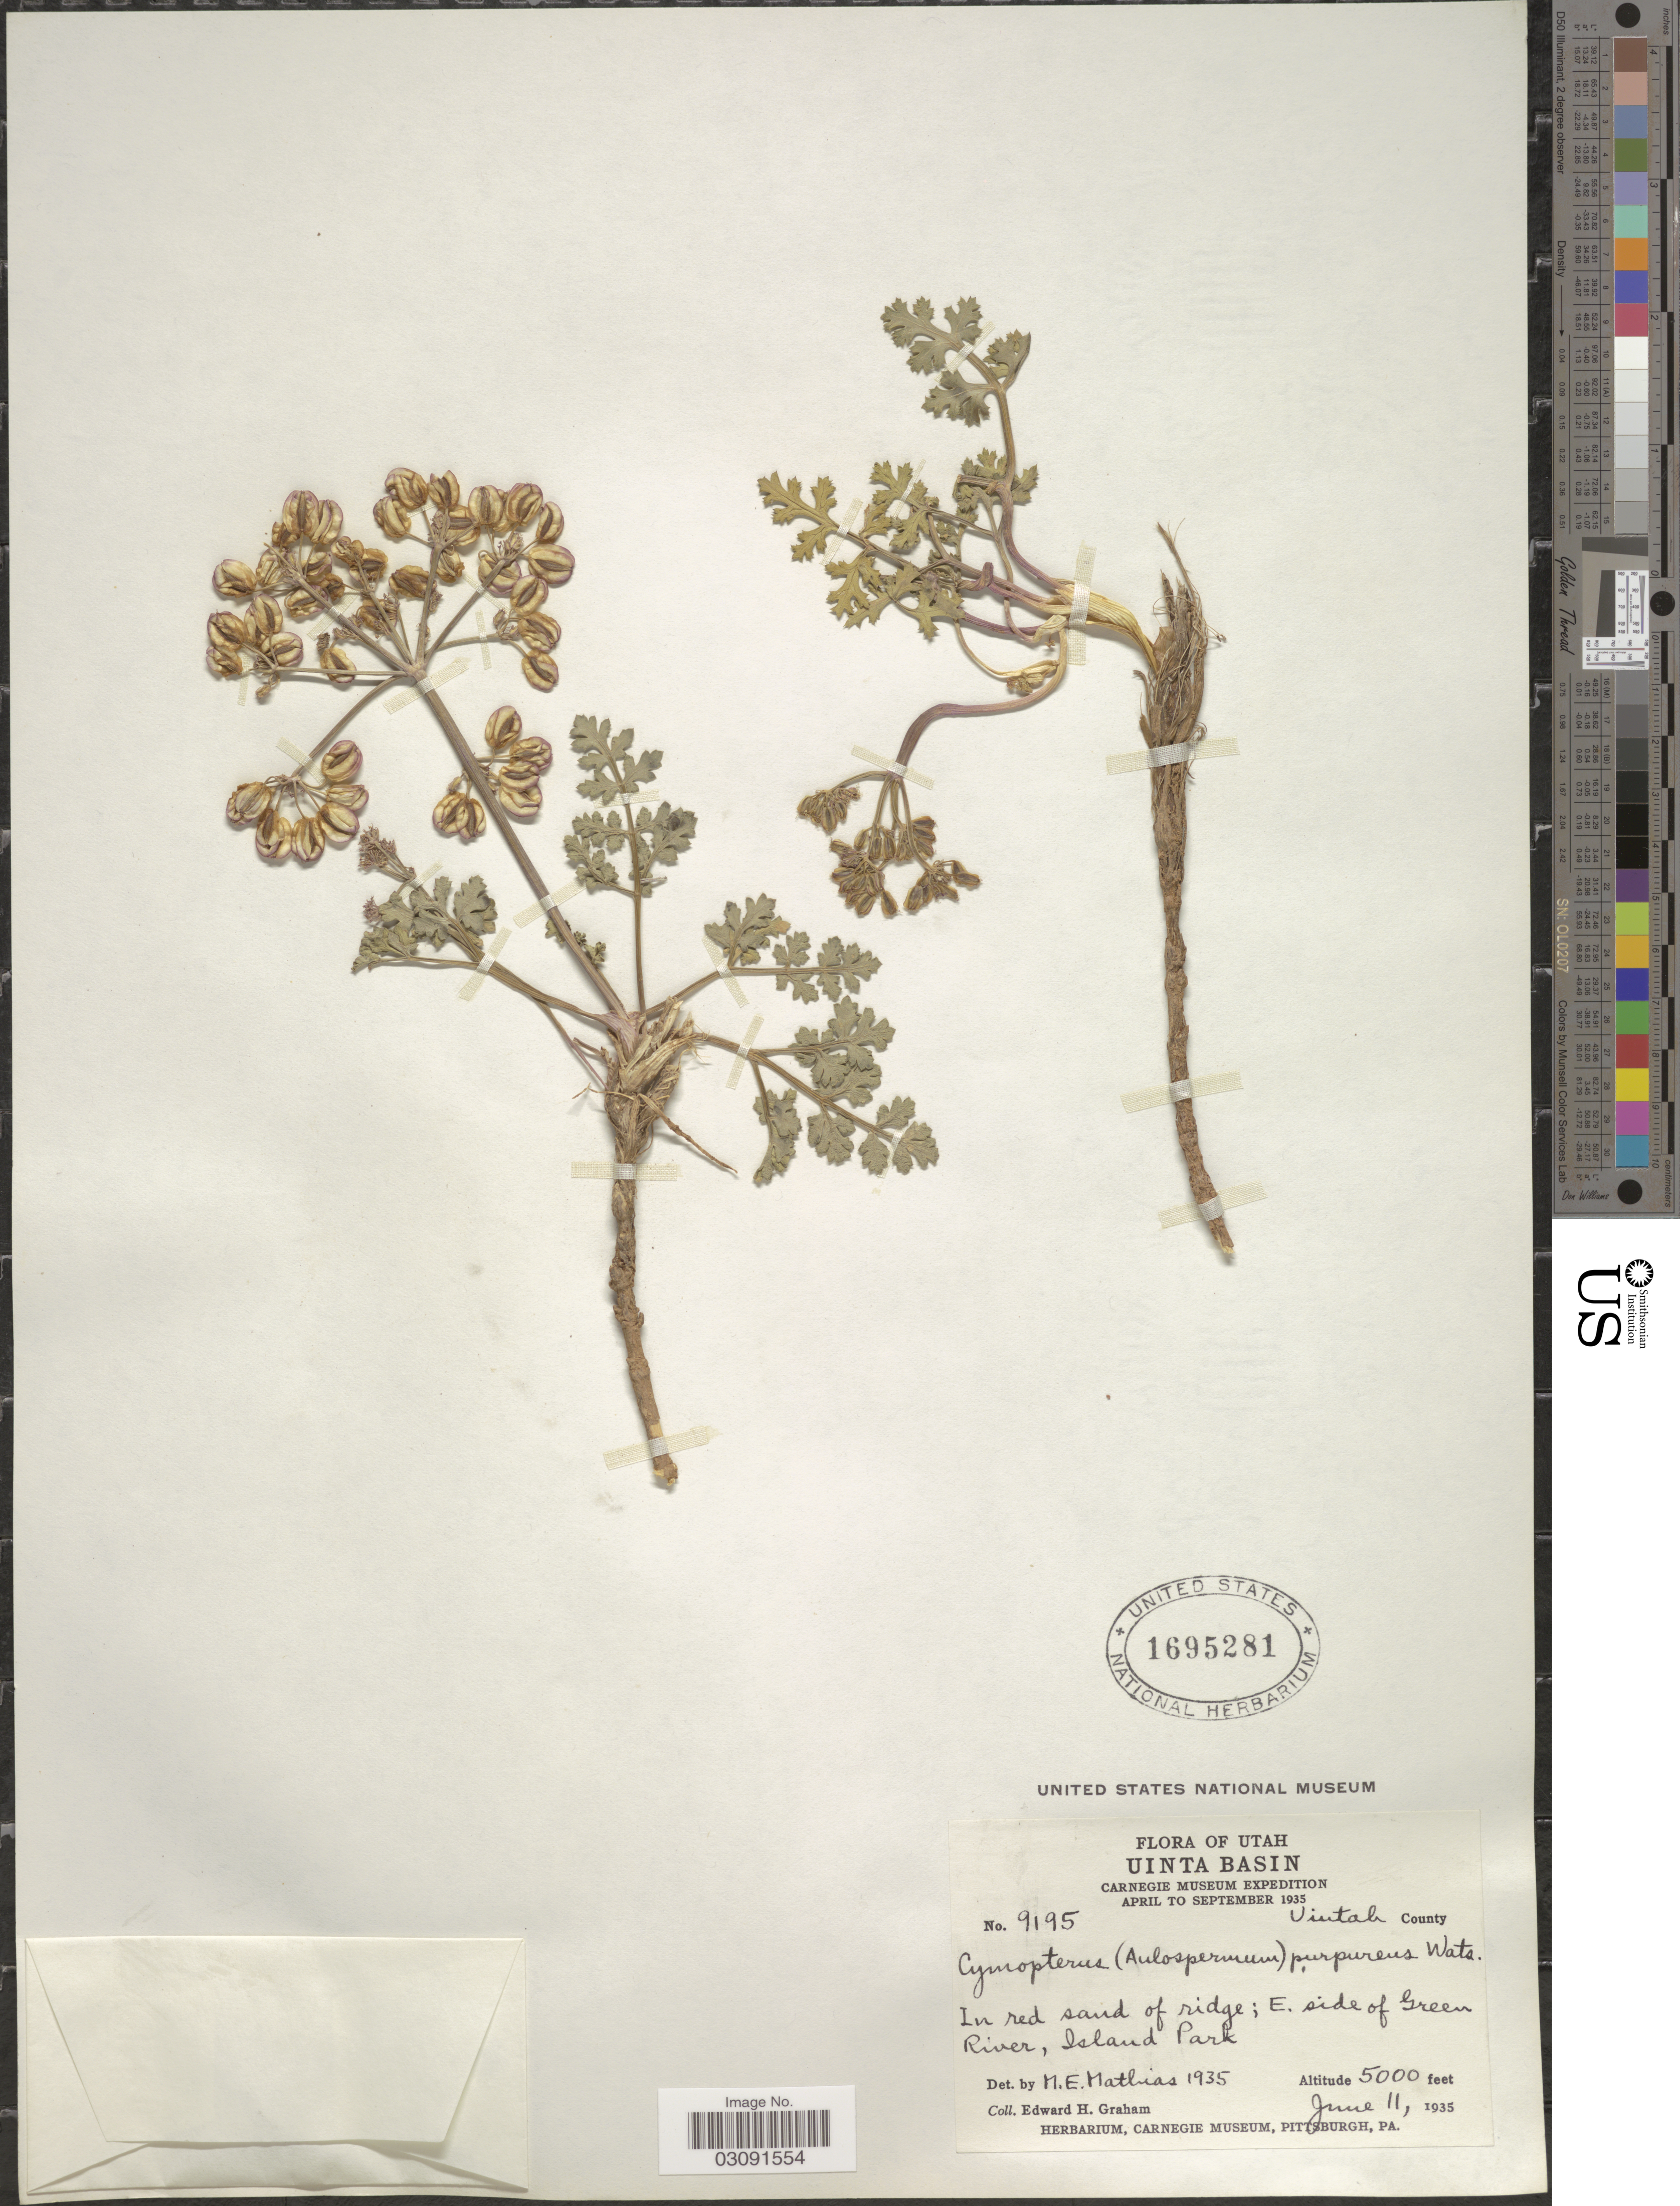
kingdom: Plantae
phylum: Tracheophyta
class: Magnoliopsida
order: Apiales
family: Apiaceae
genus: Cymopterus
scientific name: Cymopterus purpureus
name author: S. Watson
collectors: E. H. Graham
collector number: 9195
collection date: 1935-06-11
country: United States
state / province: Utah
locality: Uinta Basin, Uintah County, In red sand of ridge; E. side of Green River, Island Park.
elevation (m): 1524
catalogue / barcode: US 1695281